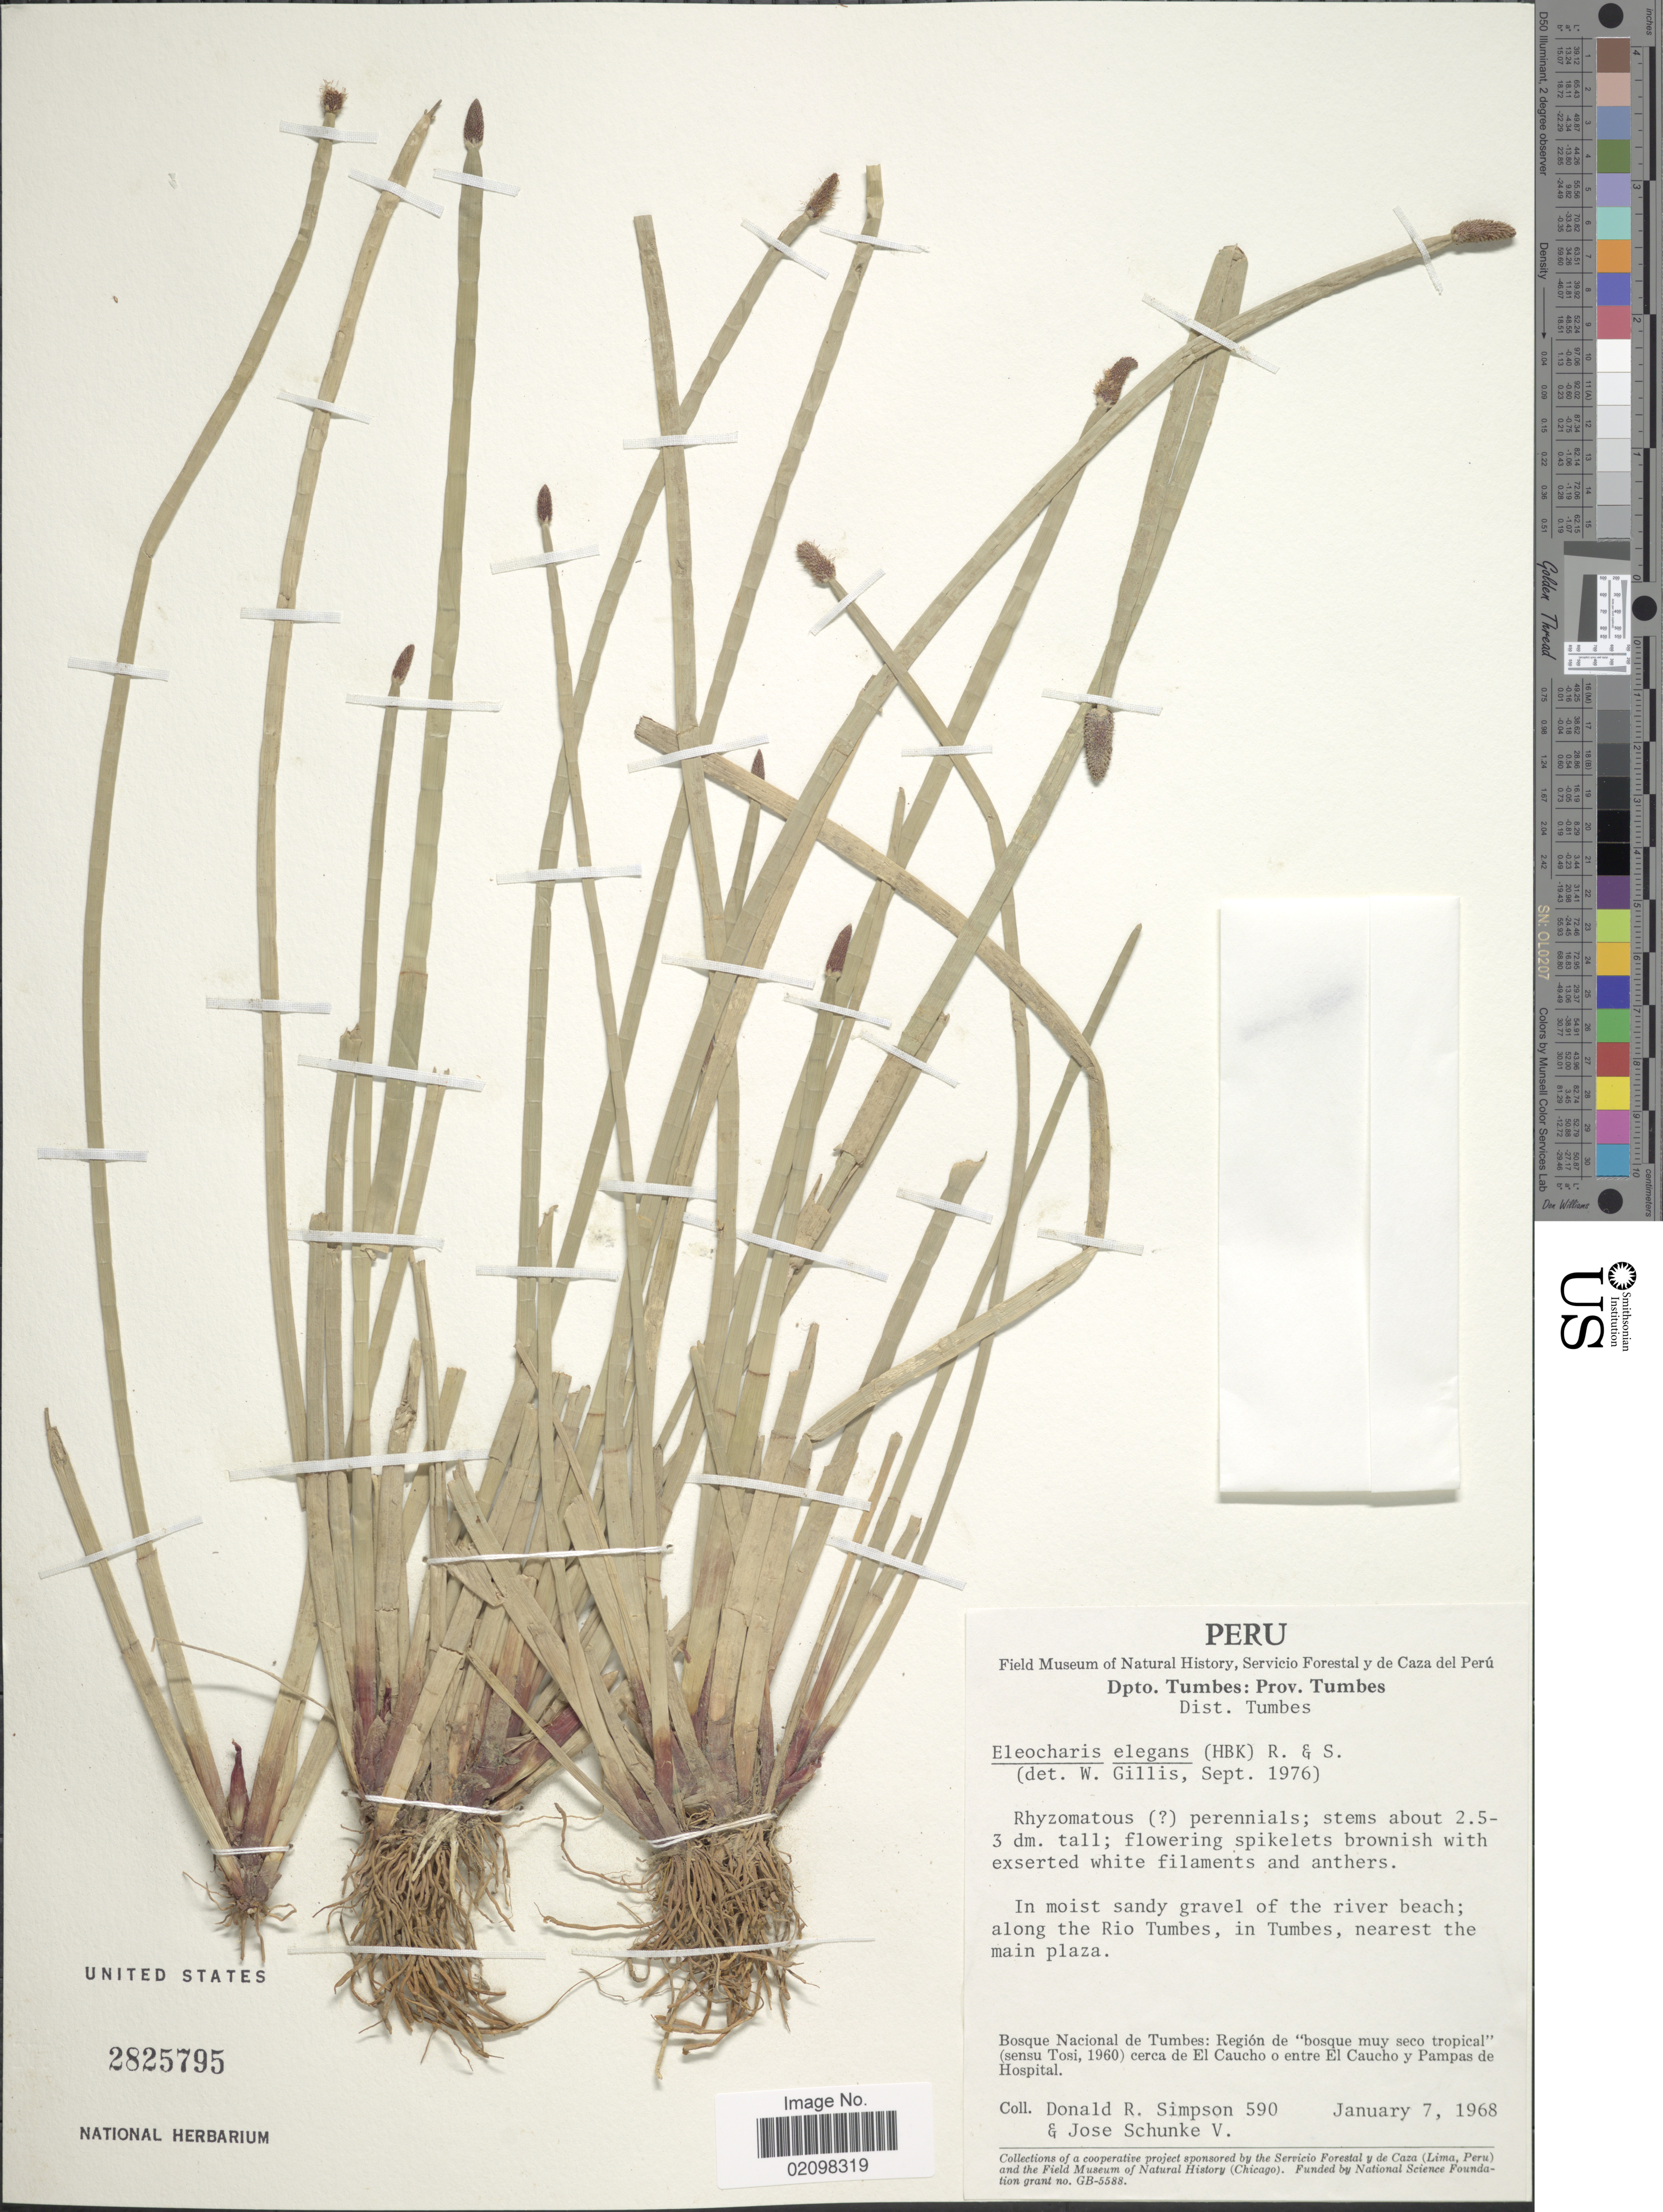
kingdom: Plantae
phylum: Tracheophyta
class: Liliopsida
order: Poales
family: Cyperaceae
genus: Eleocharis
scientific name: Eleocharis elegans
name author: (Kunth) Roem. & Schult.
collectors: D. R. Simpson & J. Schunke Vigo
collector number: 590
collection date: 1968-01-07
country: Peru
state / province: Tumbes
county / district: Tumbes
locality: Prov. Tumbes. Dist. Tumbes. along the Rio Tumbes, in Tumbes, nearest the main plaza. Bosque Nacional de Tumbes: Región de "bosque muy seco tropical" (sensu Tosi, 1960) cerca de El Caucho o entre El Caucho y Pampas de Hospital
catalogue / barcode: US 2825795